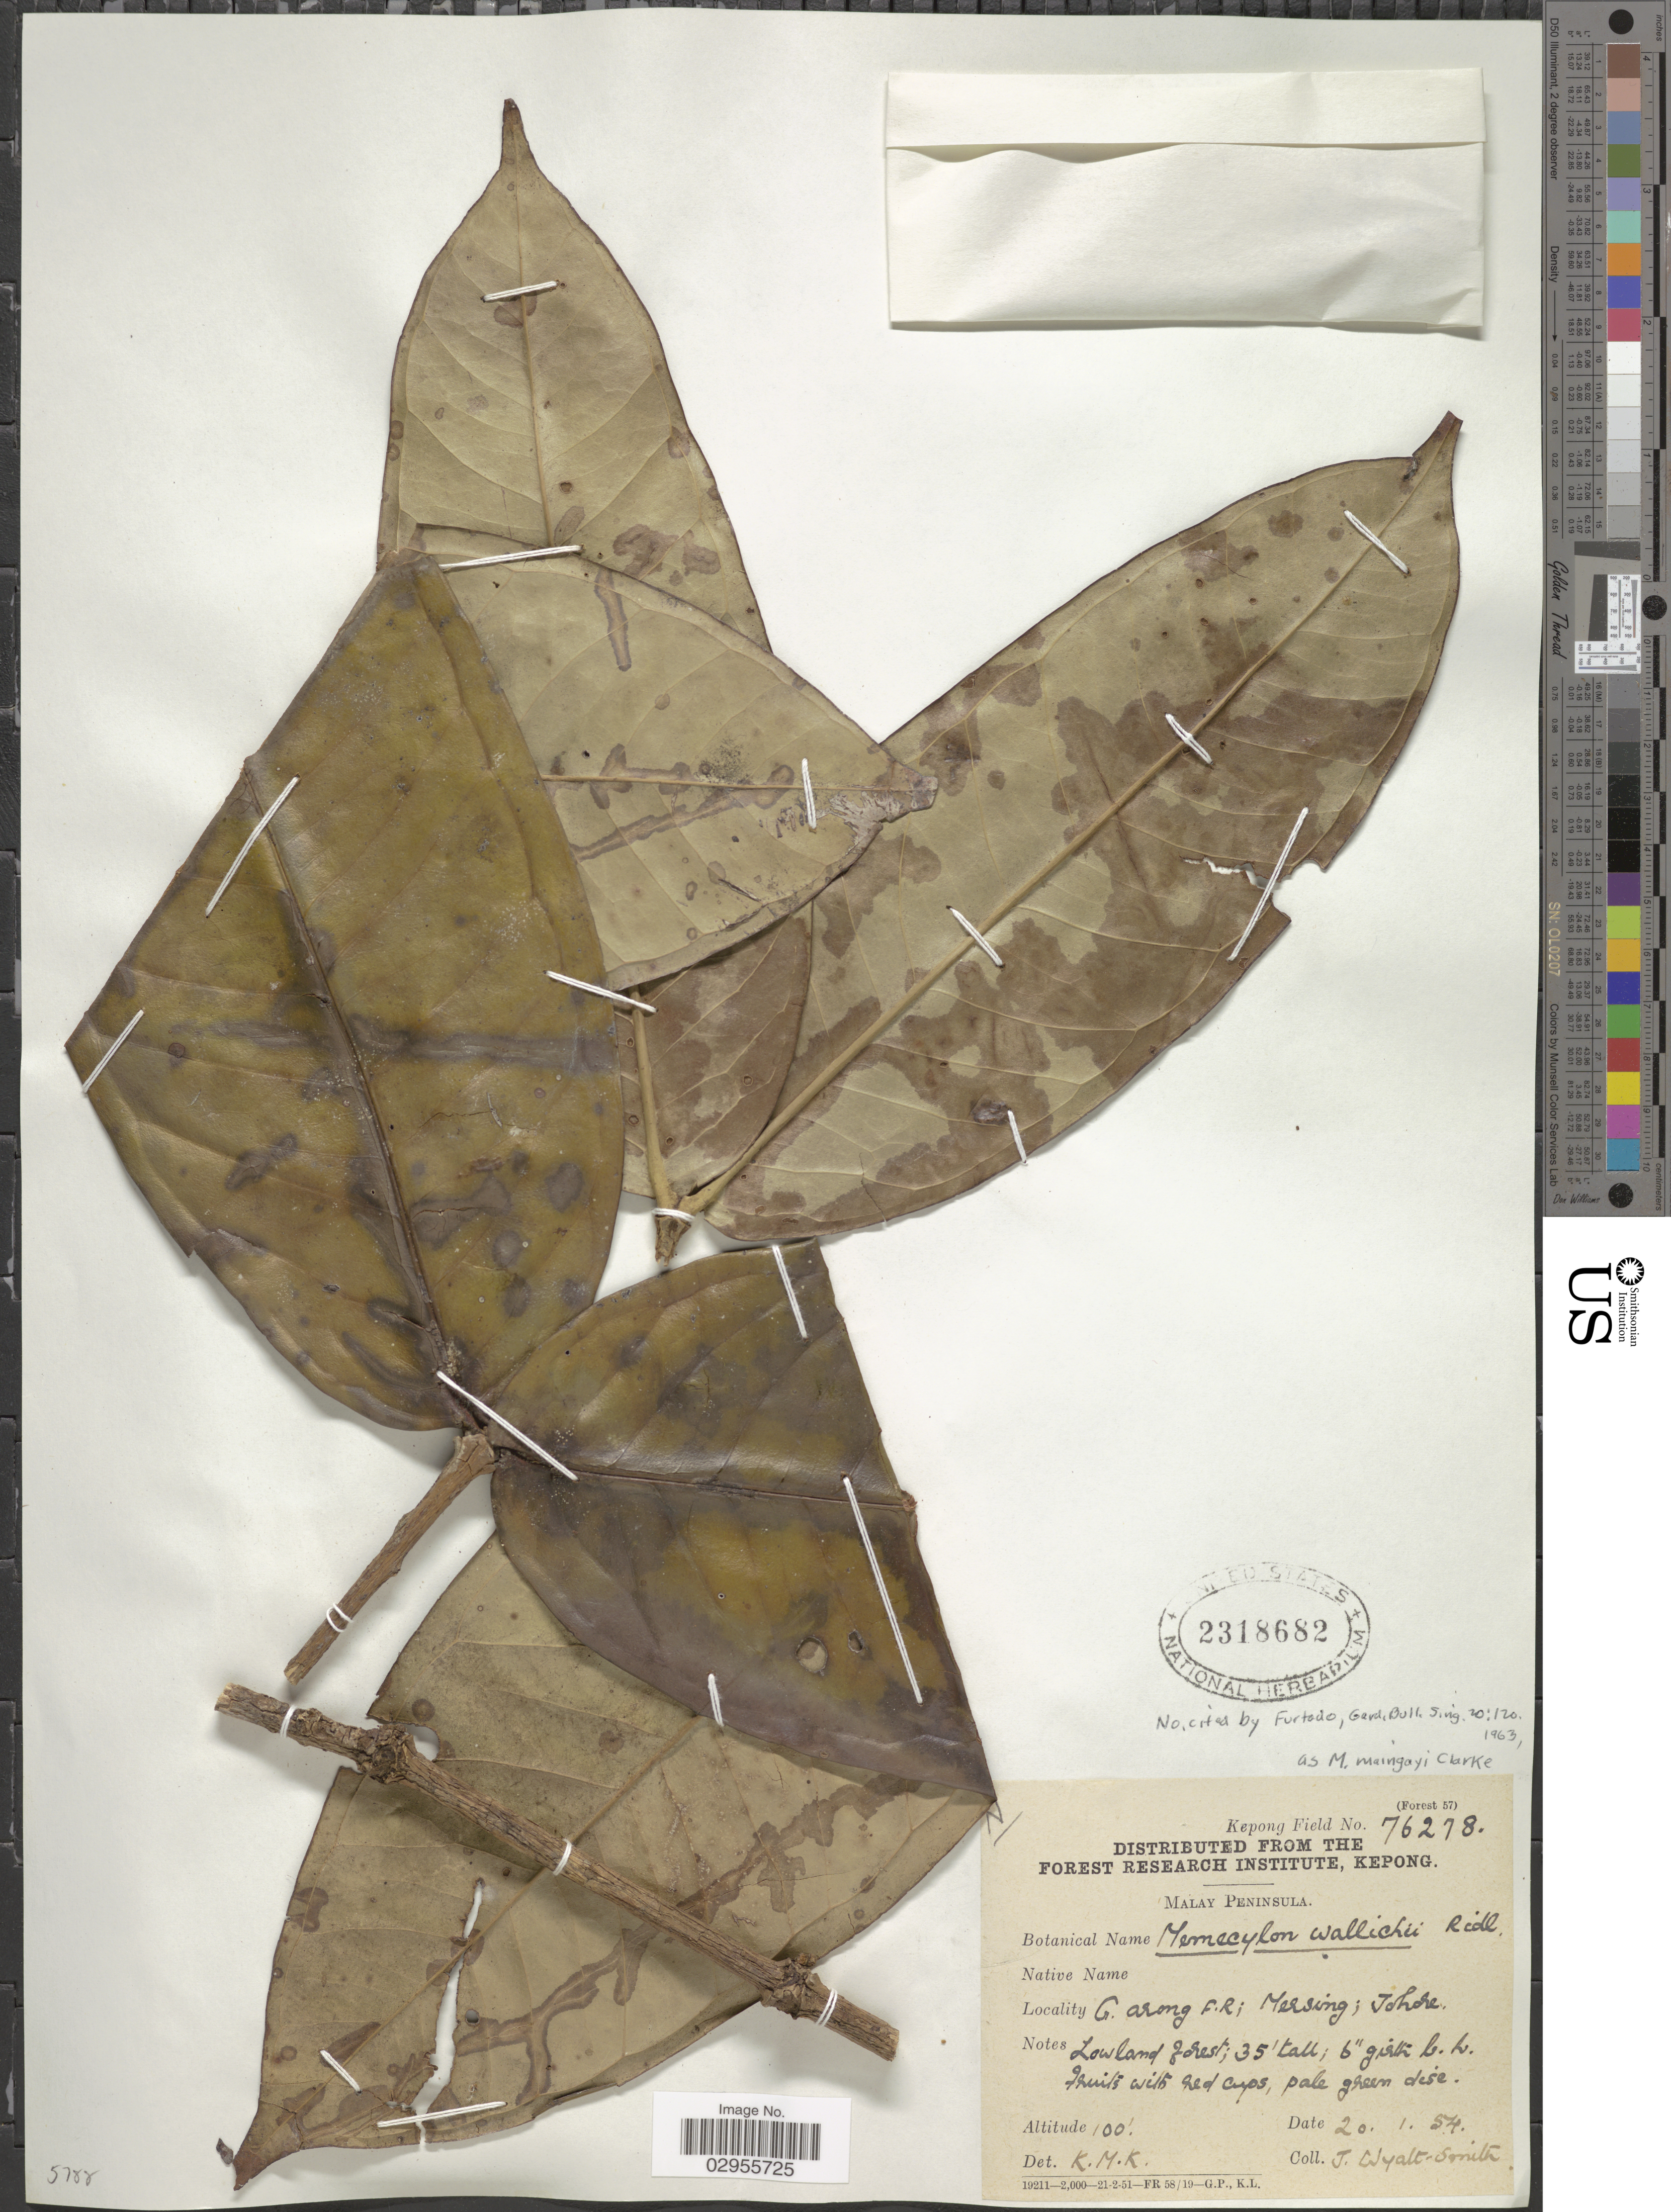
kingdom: Plantae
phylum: Tracheophyta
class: Magnoliopsida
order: Myrtales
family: Melastomataceae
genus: Memecylon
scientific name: Memecylon maingayi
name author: C.B. Clarke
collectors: J. Wyatt-Smith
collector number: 76278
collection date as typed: Transcribed d/m/y: 20/1/54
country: Malaysia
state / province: Johor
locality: Malay Peninsula. G. arong F.R; Mersing; Johore.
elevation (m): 30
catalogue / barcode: US 2318682